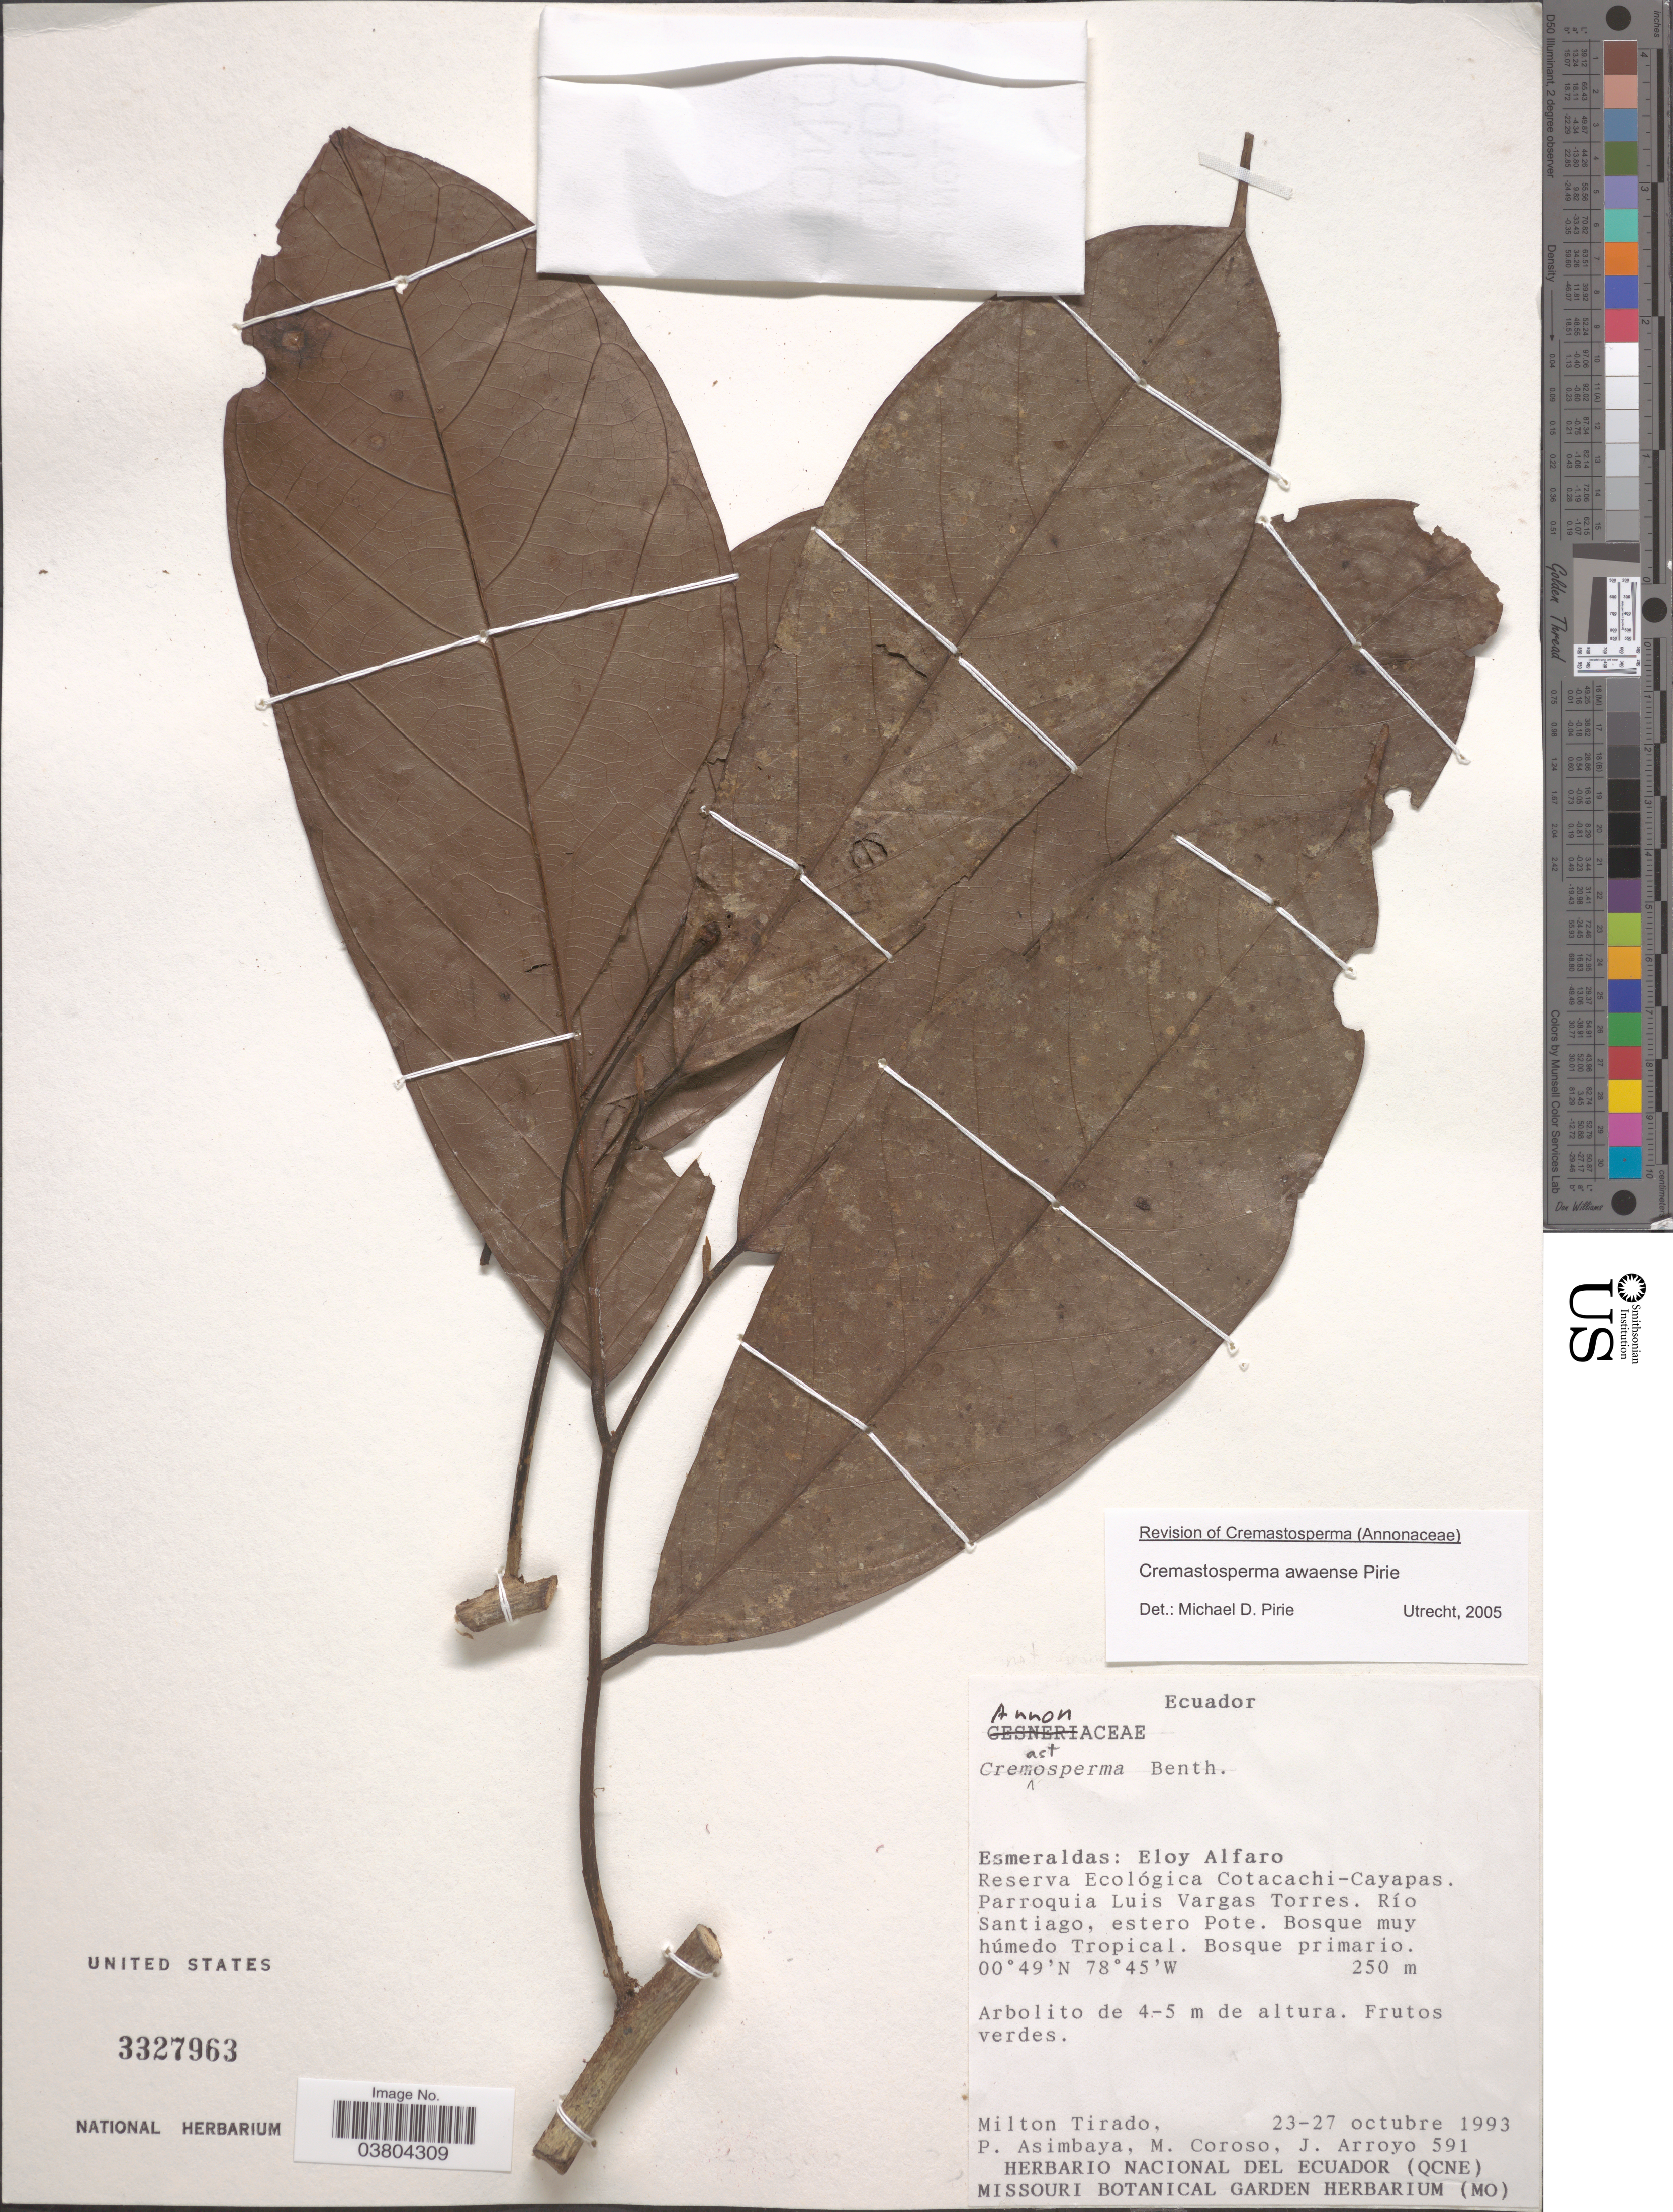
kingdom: Plantae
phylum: Tracheophyta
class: Magnoliopsida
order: Magnoliales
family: Annonaceae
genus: Cremastosperma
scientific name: Cremastosperma awaense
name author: Pirie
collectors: M. Tirado, P. Asimbaya, M. Coroso & J. Arroyo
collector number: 591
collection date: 1993-10-23/1993-10-27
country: Ecuador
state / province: Esmeraldas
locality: Eloy Alfaro. Reserva Ecológica Cotacachi-Cayapas. Parroquia Luis Vargas Torres. Río Santiago, estero Pote.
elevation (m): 250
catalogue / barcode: US 3327963